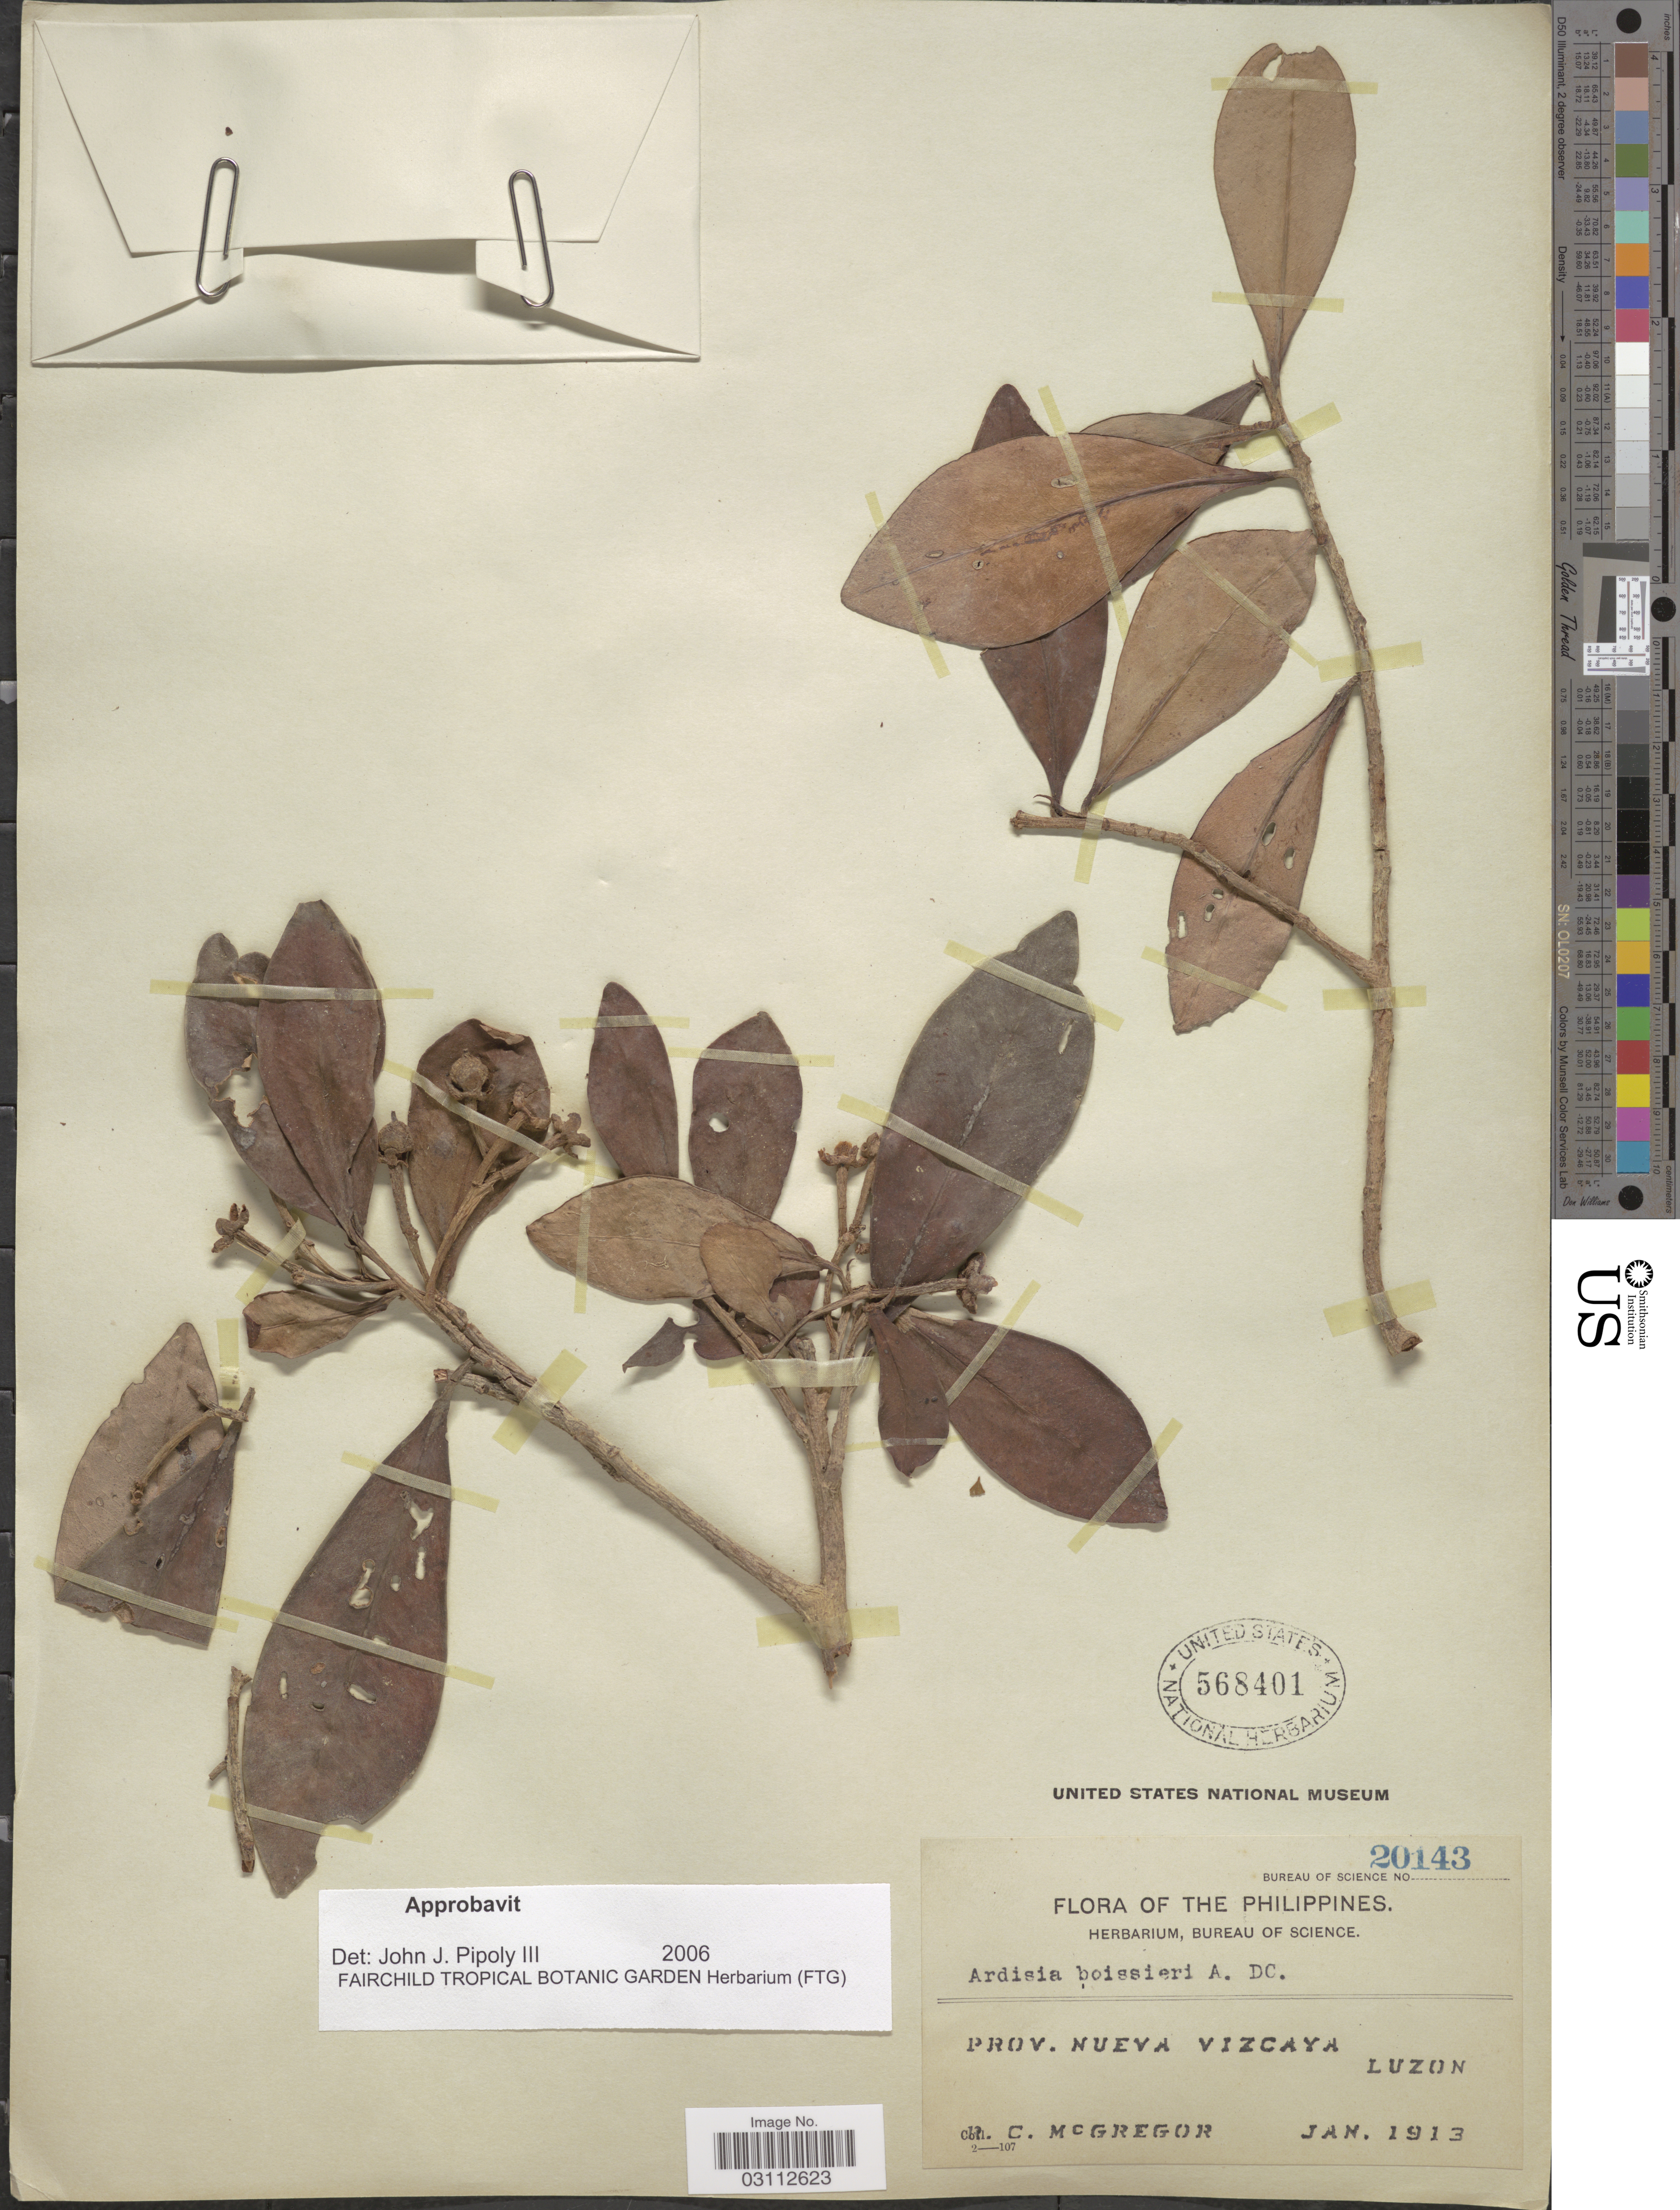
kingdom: Plantae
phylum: Tracheophyta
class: Magnoliopsida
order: Ericales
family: Primulaceae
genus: Ardisia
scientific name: Ardisia boissieri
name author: A. DC.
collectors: R. C. McGregor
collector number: Bureau of science 20143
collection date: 1913-01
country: Philippines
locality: Prov. Nueva Vizcaya, Luzon.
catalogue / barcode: US 568401